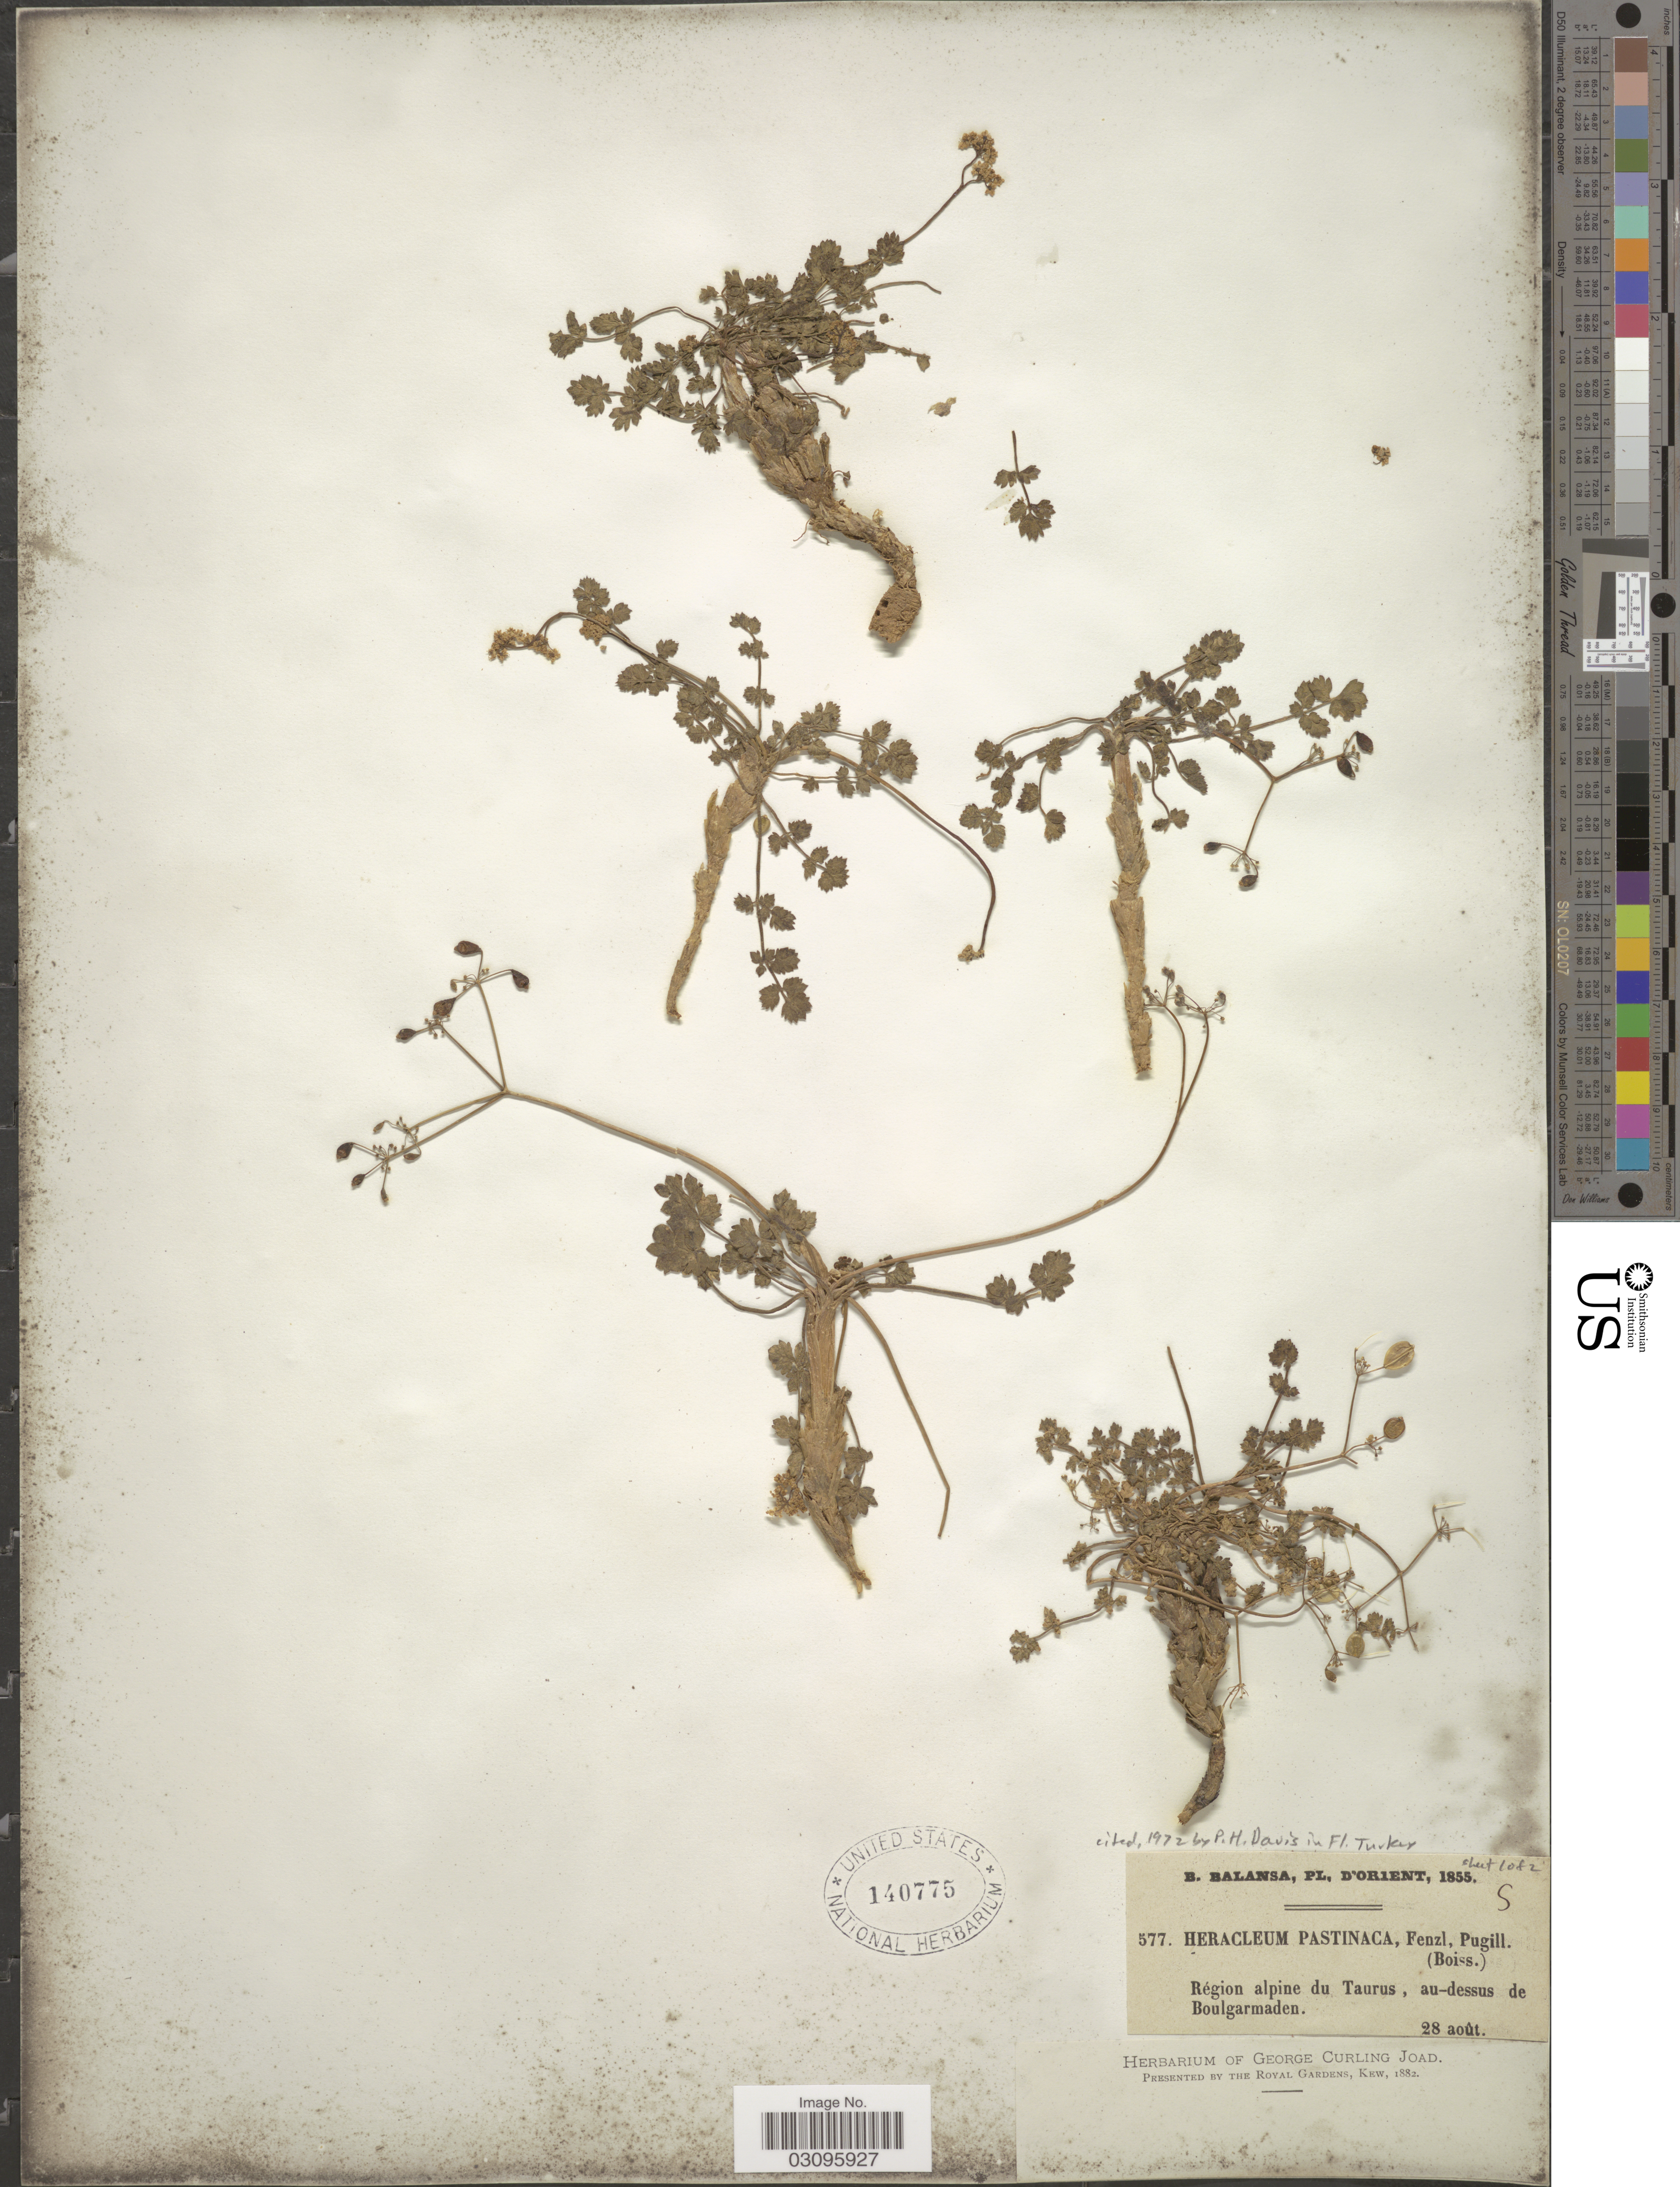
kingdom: Plantae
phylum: Tracheophyta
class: Magnoliopsida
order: Apiales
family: Apiaceae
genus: Heracleum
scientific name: Heracleum pastinaca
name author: Fenzl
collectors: B. Balansa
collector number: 577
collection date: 1855-08-28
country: Turkey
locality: Orient. Région alpine du Taurus, au-dessus de Boulgarmaden.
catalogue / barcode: US 140775